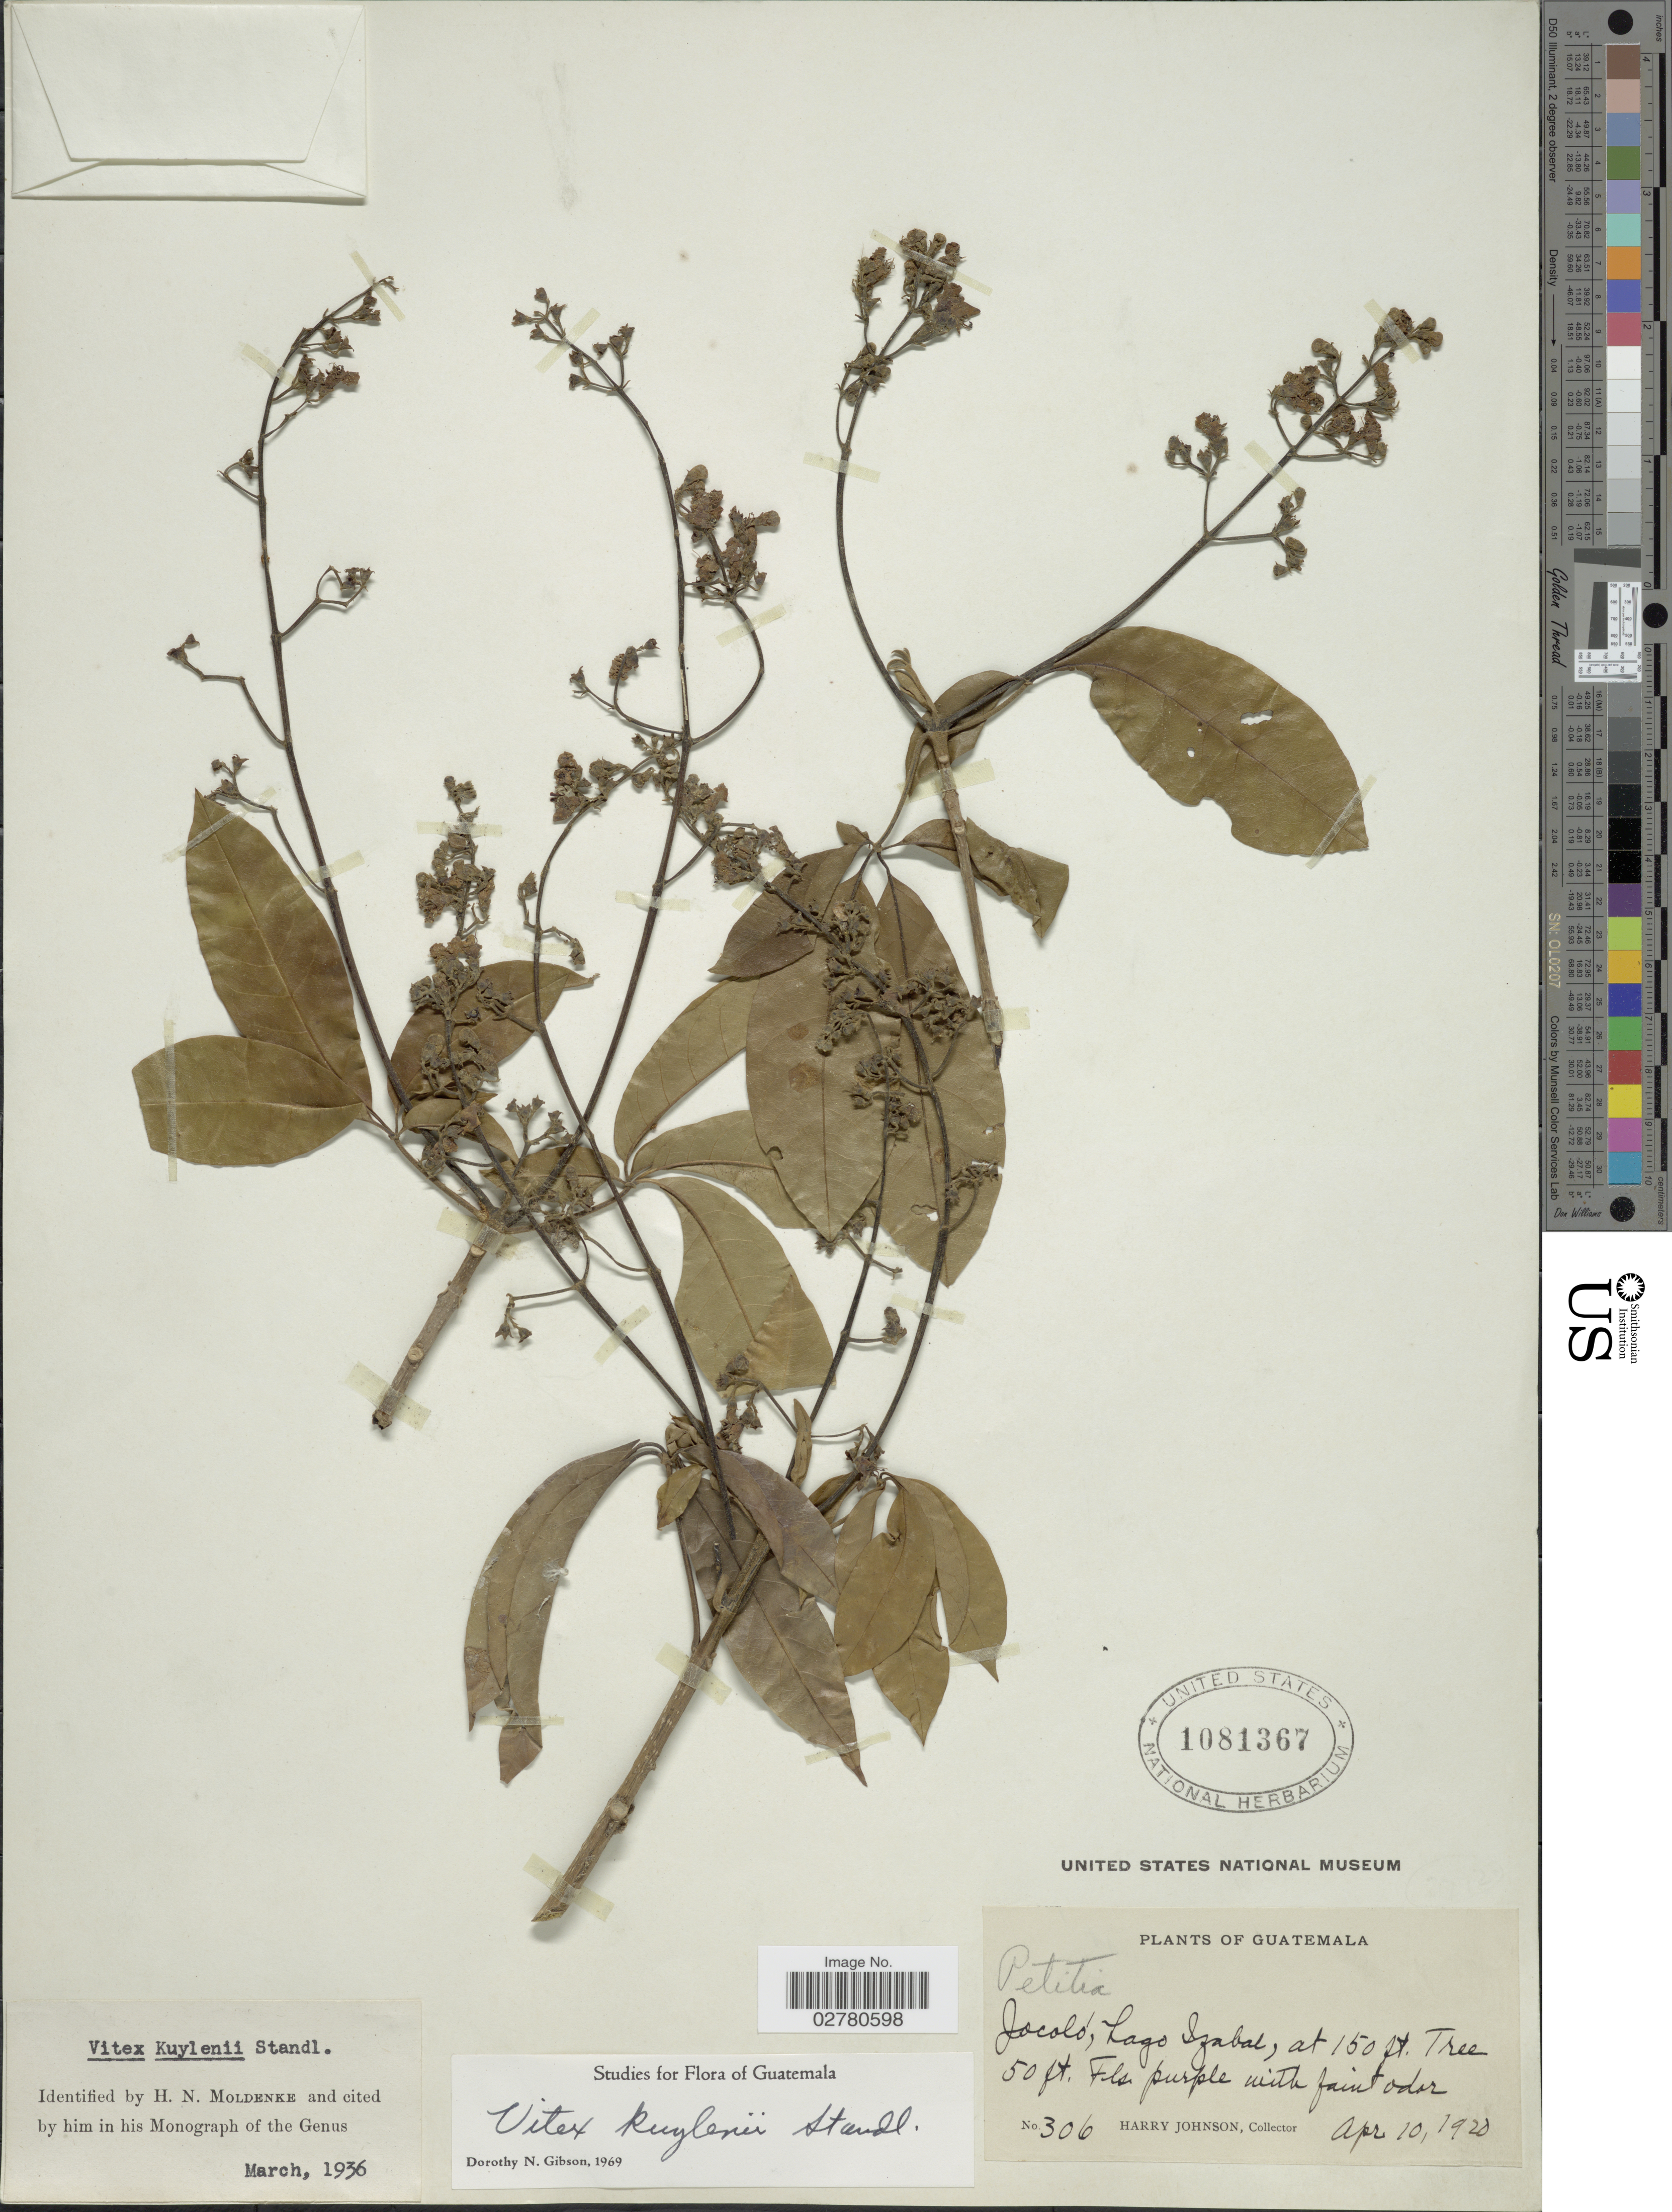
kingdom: Plantae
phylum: Tracheophyta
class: Magnoliopsida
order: Lamiales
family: Lamiaceae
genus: Vitex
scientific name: Vitex kuylenii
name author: Standl.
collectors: H. Johnson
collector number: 306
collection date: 1920-04-10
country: Guatemala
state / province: Izabal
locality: Jocoló, Lago Izabal.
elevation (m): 46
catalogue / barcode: US 1081367